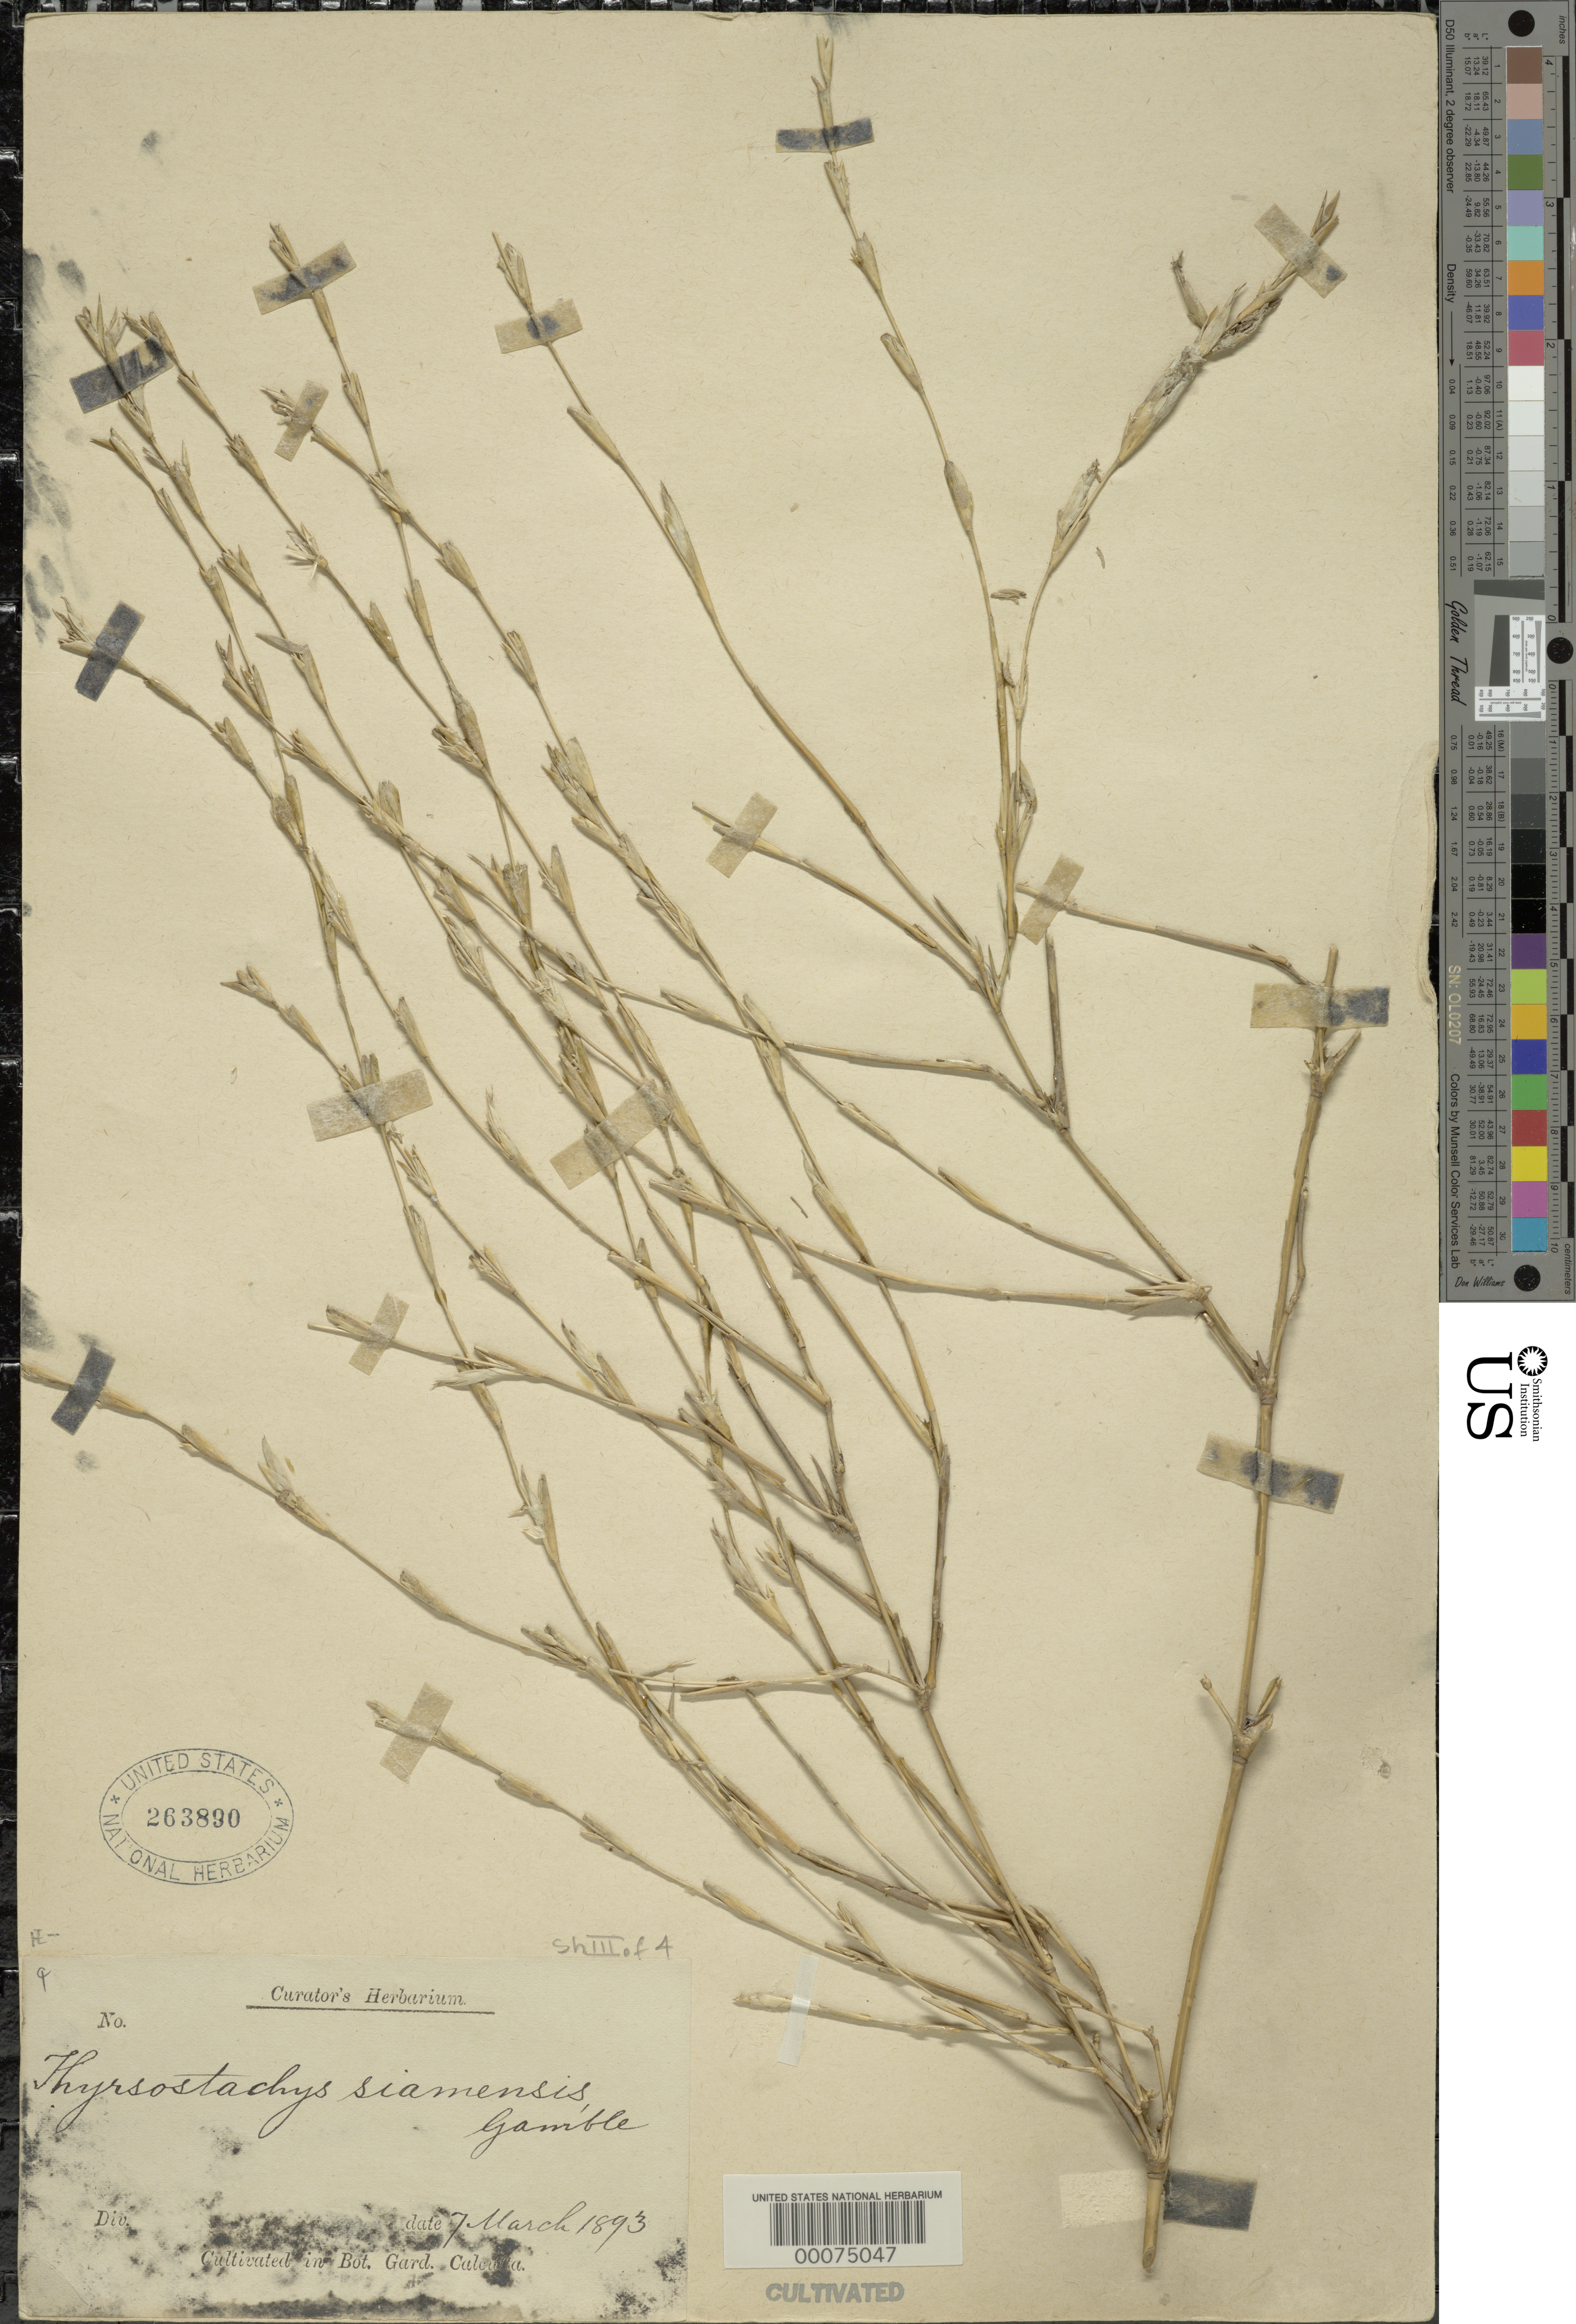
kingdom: Plantae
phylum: Tracheophyta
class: Liliopsida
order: Poales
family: Poaceae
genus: Thyrsostachys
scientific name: Thyrsostachys siamensis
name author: Gamble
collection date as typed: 07 Mar 1893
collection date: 1893-03-07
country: India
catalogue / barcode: US 263890